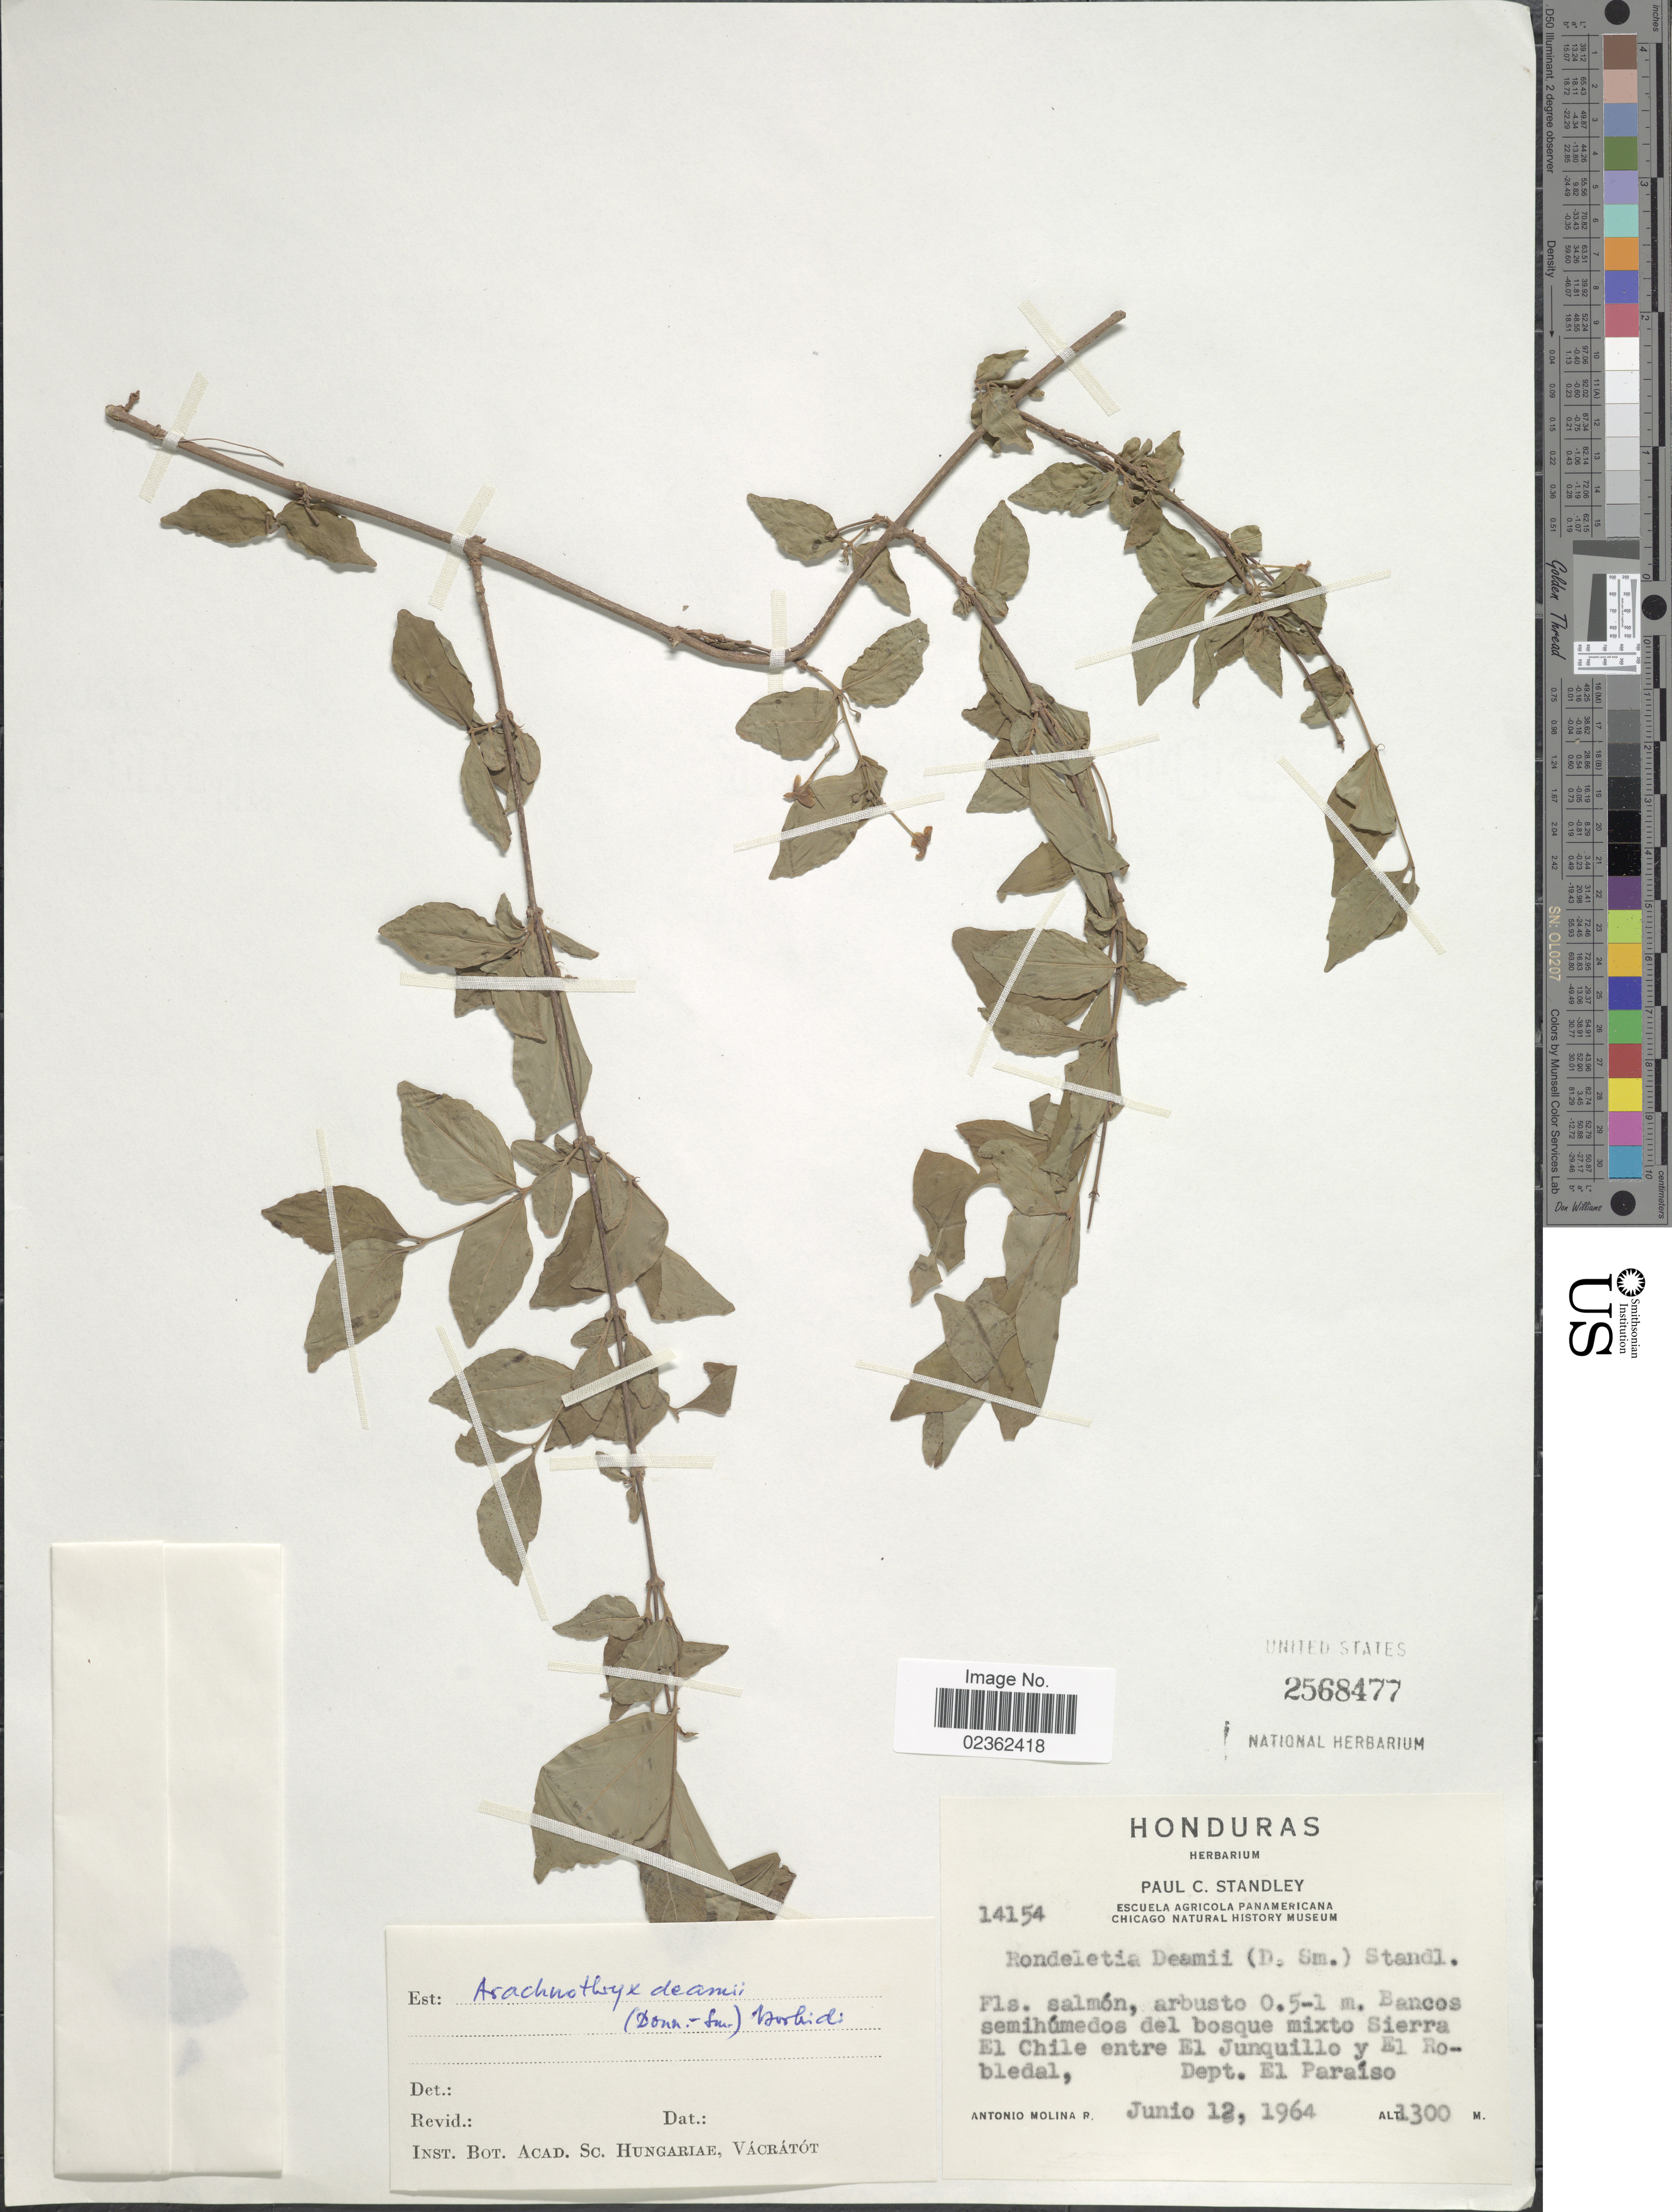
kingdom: Plantae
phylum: Tracheophyta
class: Magnoliopsida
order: Gentianales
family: Rubiaceae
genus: Arachnothryx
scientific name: Arachnothryx deamii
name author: (Donn. Sm.) Borhidi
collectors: A. Molina R.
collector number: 14154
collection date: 1964-06-12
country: Honduras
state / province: El Paraíso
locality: Bancos semihumedos del bosque mixto Sierra El Chile entre El Junquillo y El Robledal.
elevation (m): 1300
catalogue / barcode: US 2568477